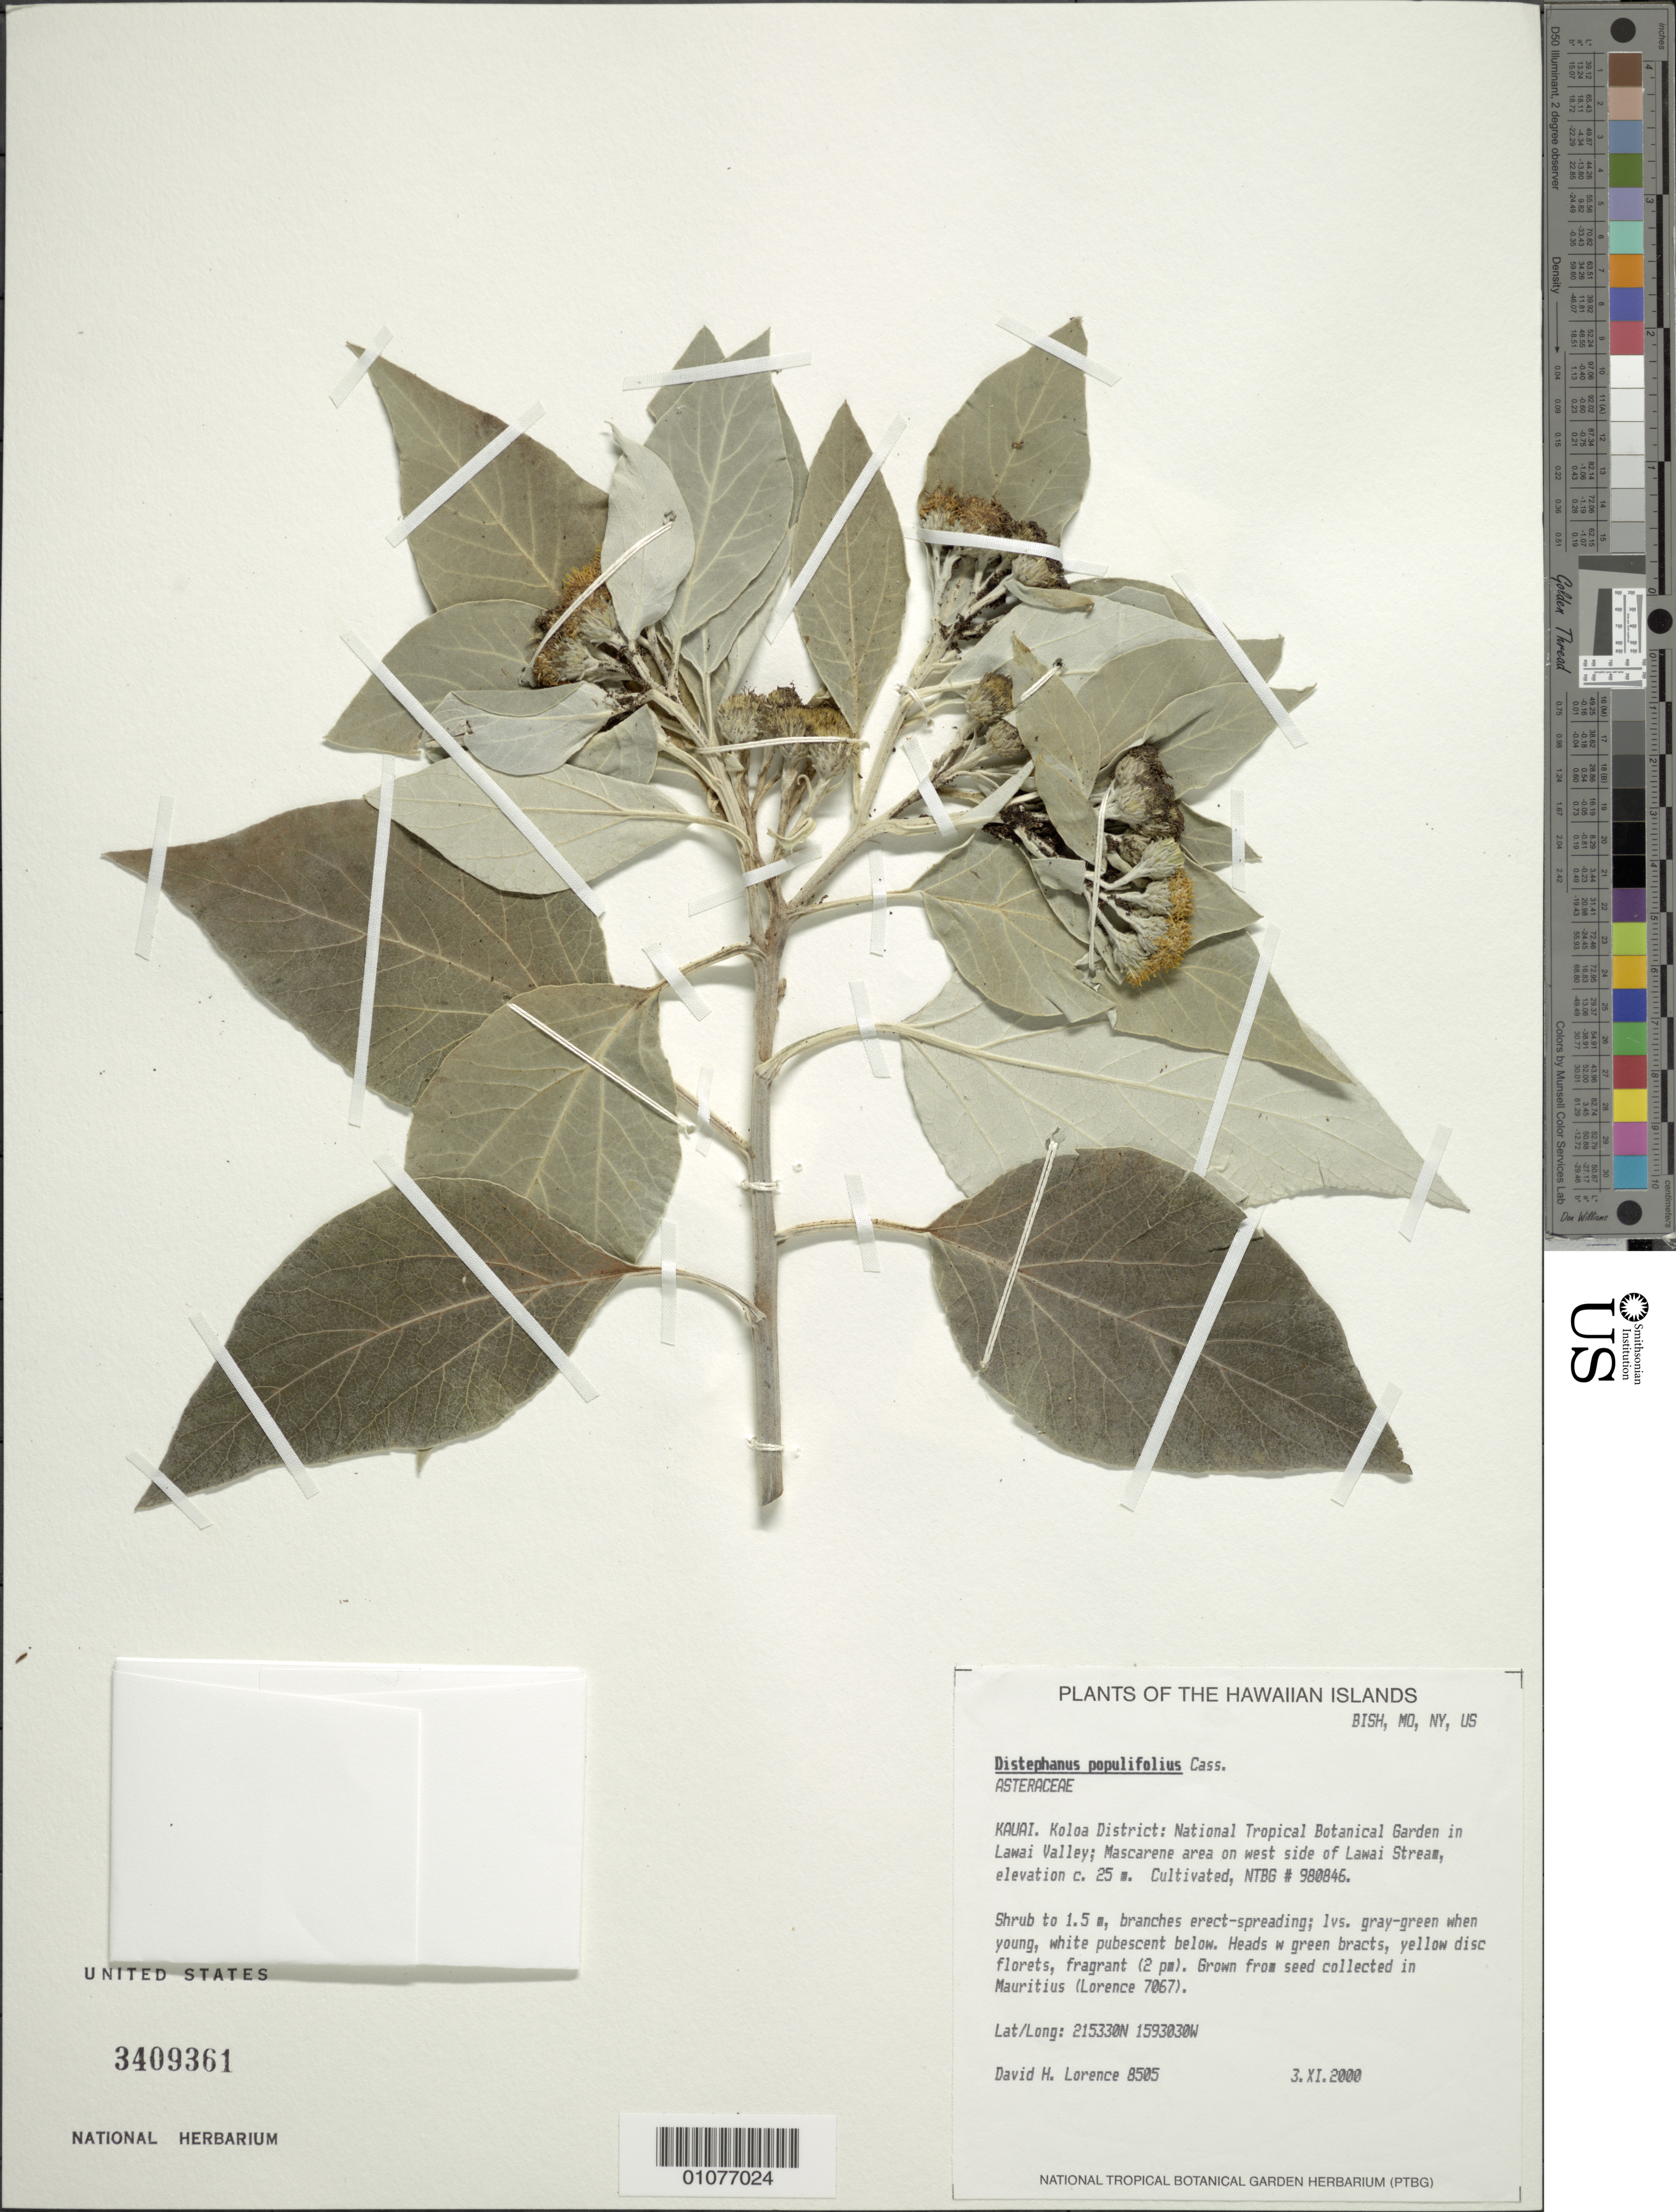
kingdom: Plantae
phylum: Tracheophyta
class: Magnoliopsida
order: Asterales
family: Asteraceae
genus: Distephanus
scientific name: Distephanus populifolius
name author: (Lam.) Cass.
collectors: D. Lorence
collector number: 8505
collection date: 2000-11-03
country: United States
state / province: Hawaii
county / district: Kauai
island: Kaua'i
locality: Koloa District, National Tropical Botanical Garden in Lawai Valley, Mascarene area on W side of Lawai Stream.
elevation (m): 25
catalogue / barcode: US 3409361